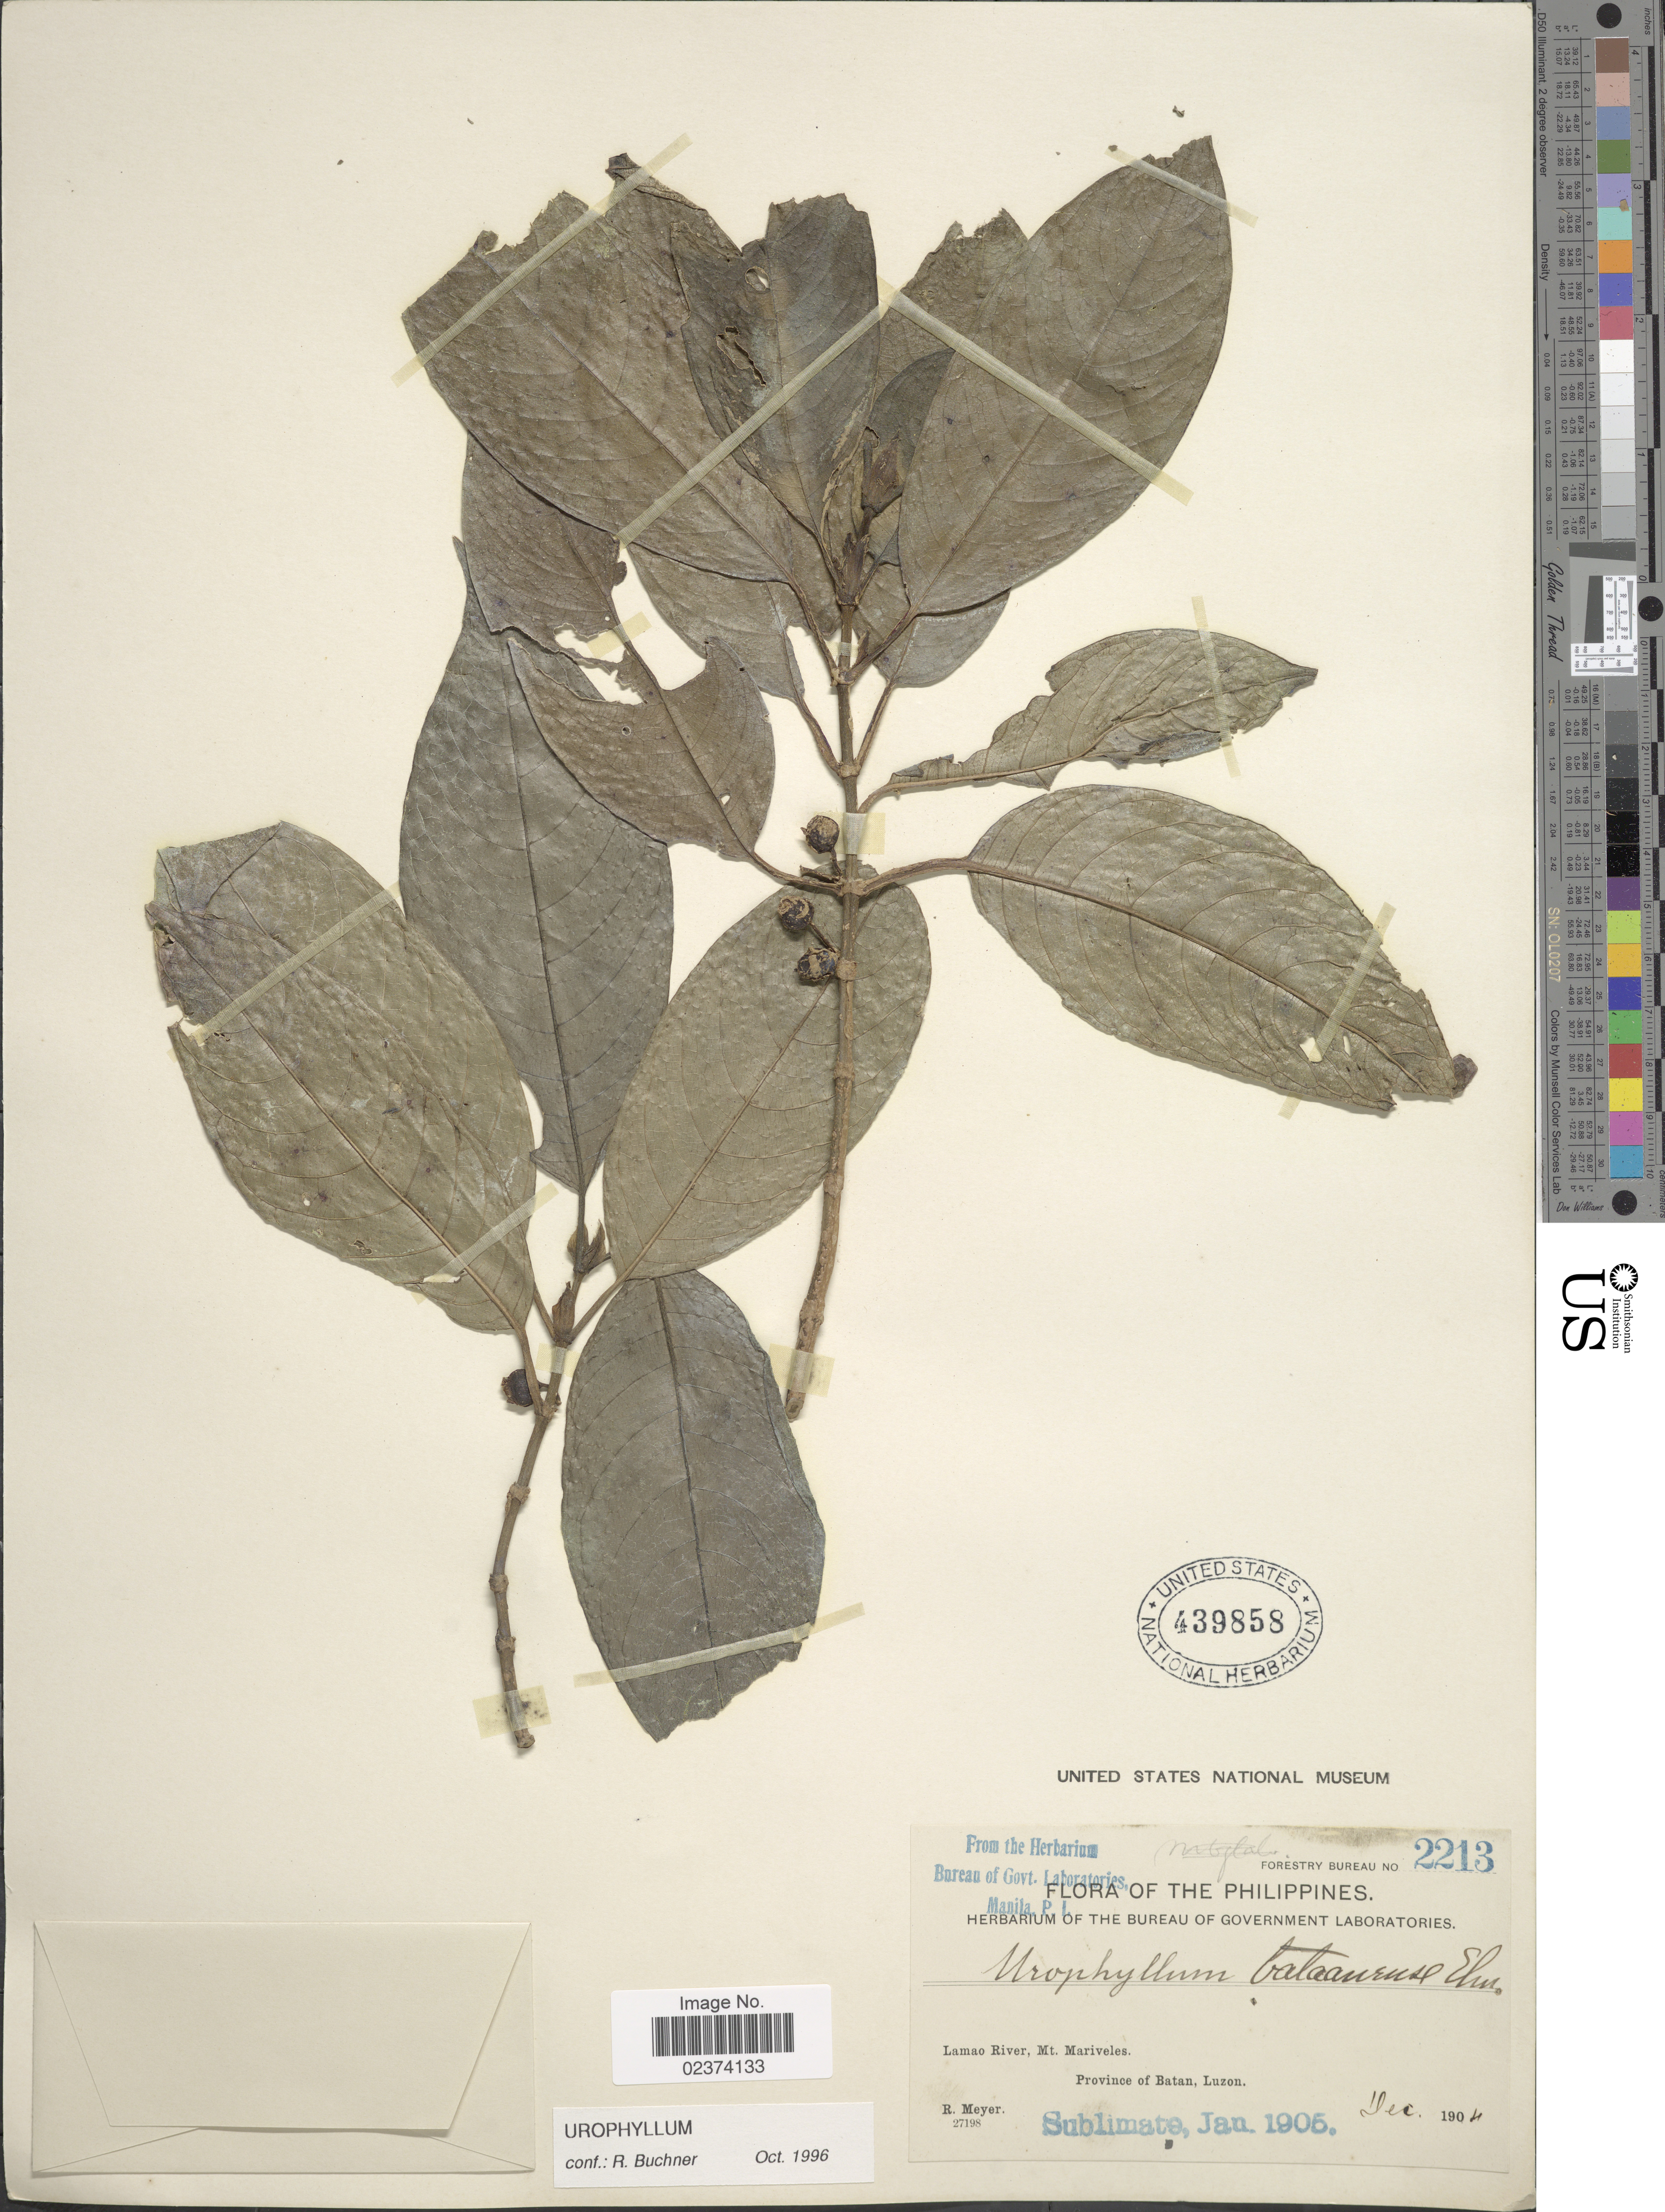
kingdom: Plantae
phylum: Tracheophyta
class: Magnoliopsida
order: Gentianales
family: Rubiaceae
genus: Urophyllum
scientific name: Urophyllum sp.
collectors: R. Meyer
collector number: Forestry Bureau 2213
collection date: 1904-12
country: Philippines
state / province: Cagayan Valley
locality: Lamao River, Mt. Mariveles. Province of Batan, Luzon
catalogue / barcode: US 439858